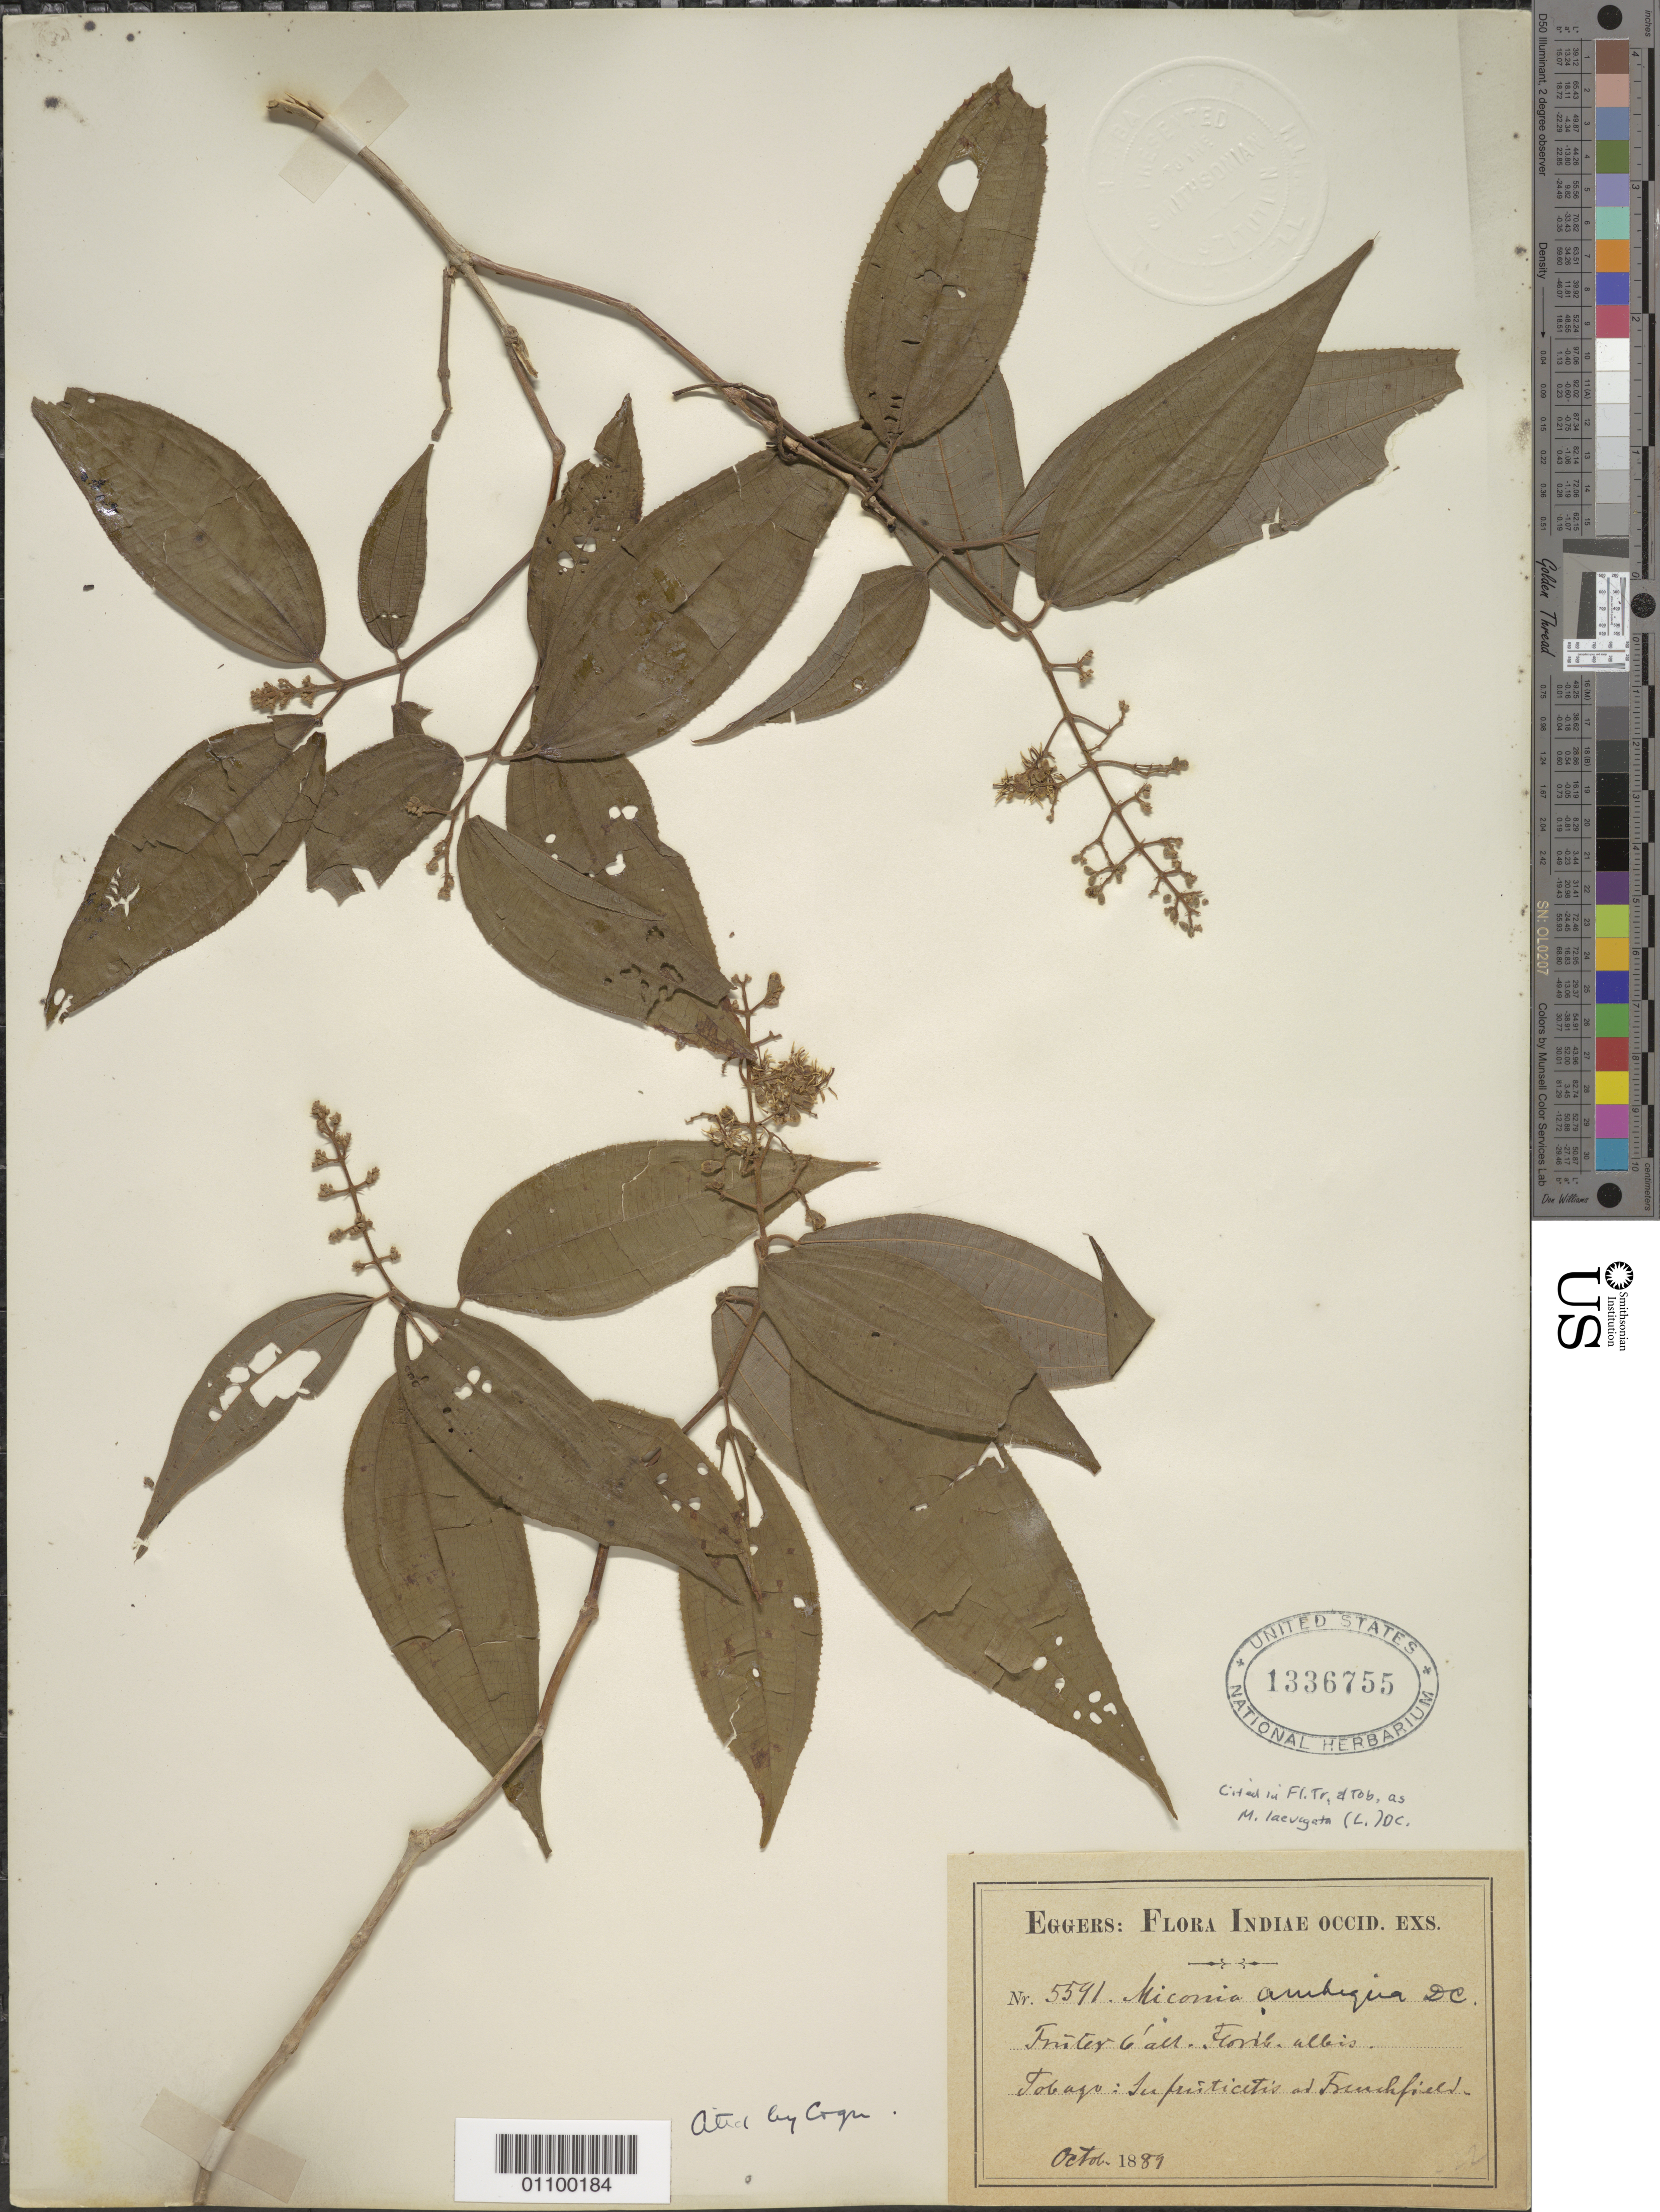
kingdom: Plantae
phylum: Tracheophyta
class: Magnoliopsida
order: Myrtales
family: Melastomataceae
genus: Miconia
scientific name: Miconia laevigata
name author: (L.) D. Don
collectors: H. F. A. von Eggers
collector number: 5591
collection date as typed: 01 Oct 1889 to 31 Oct 1889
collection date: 1889-10-01/1889-10-31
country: Trinidad and Tobago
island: Tobago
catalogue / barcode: US 1336755